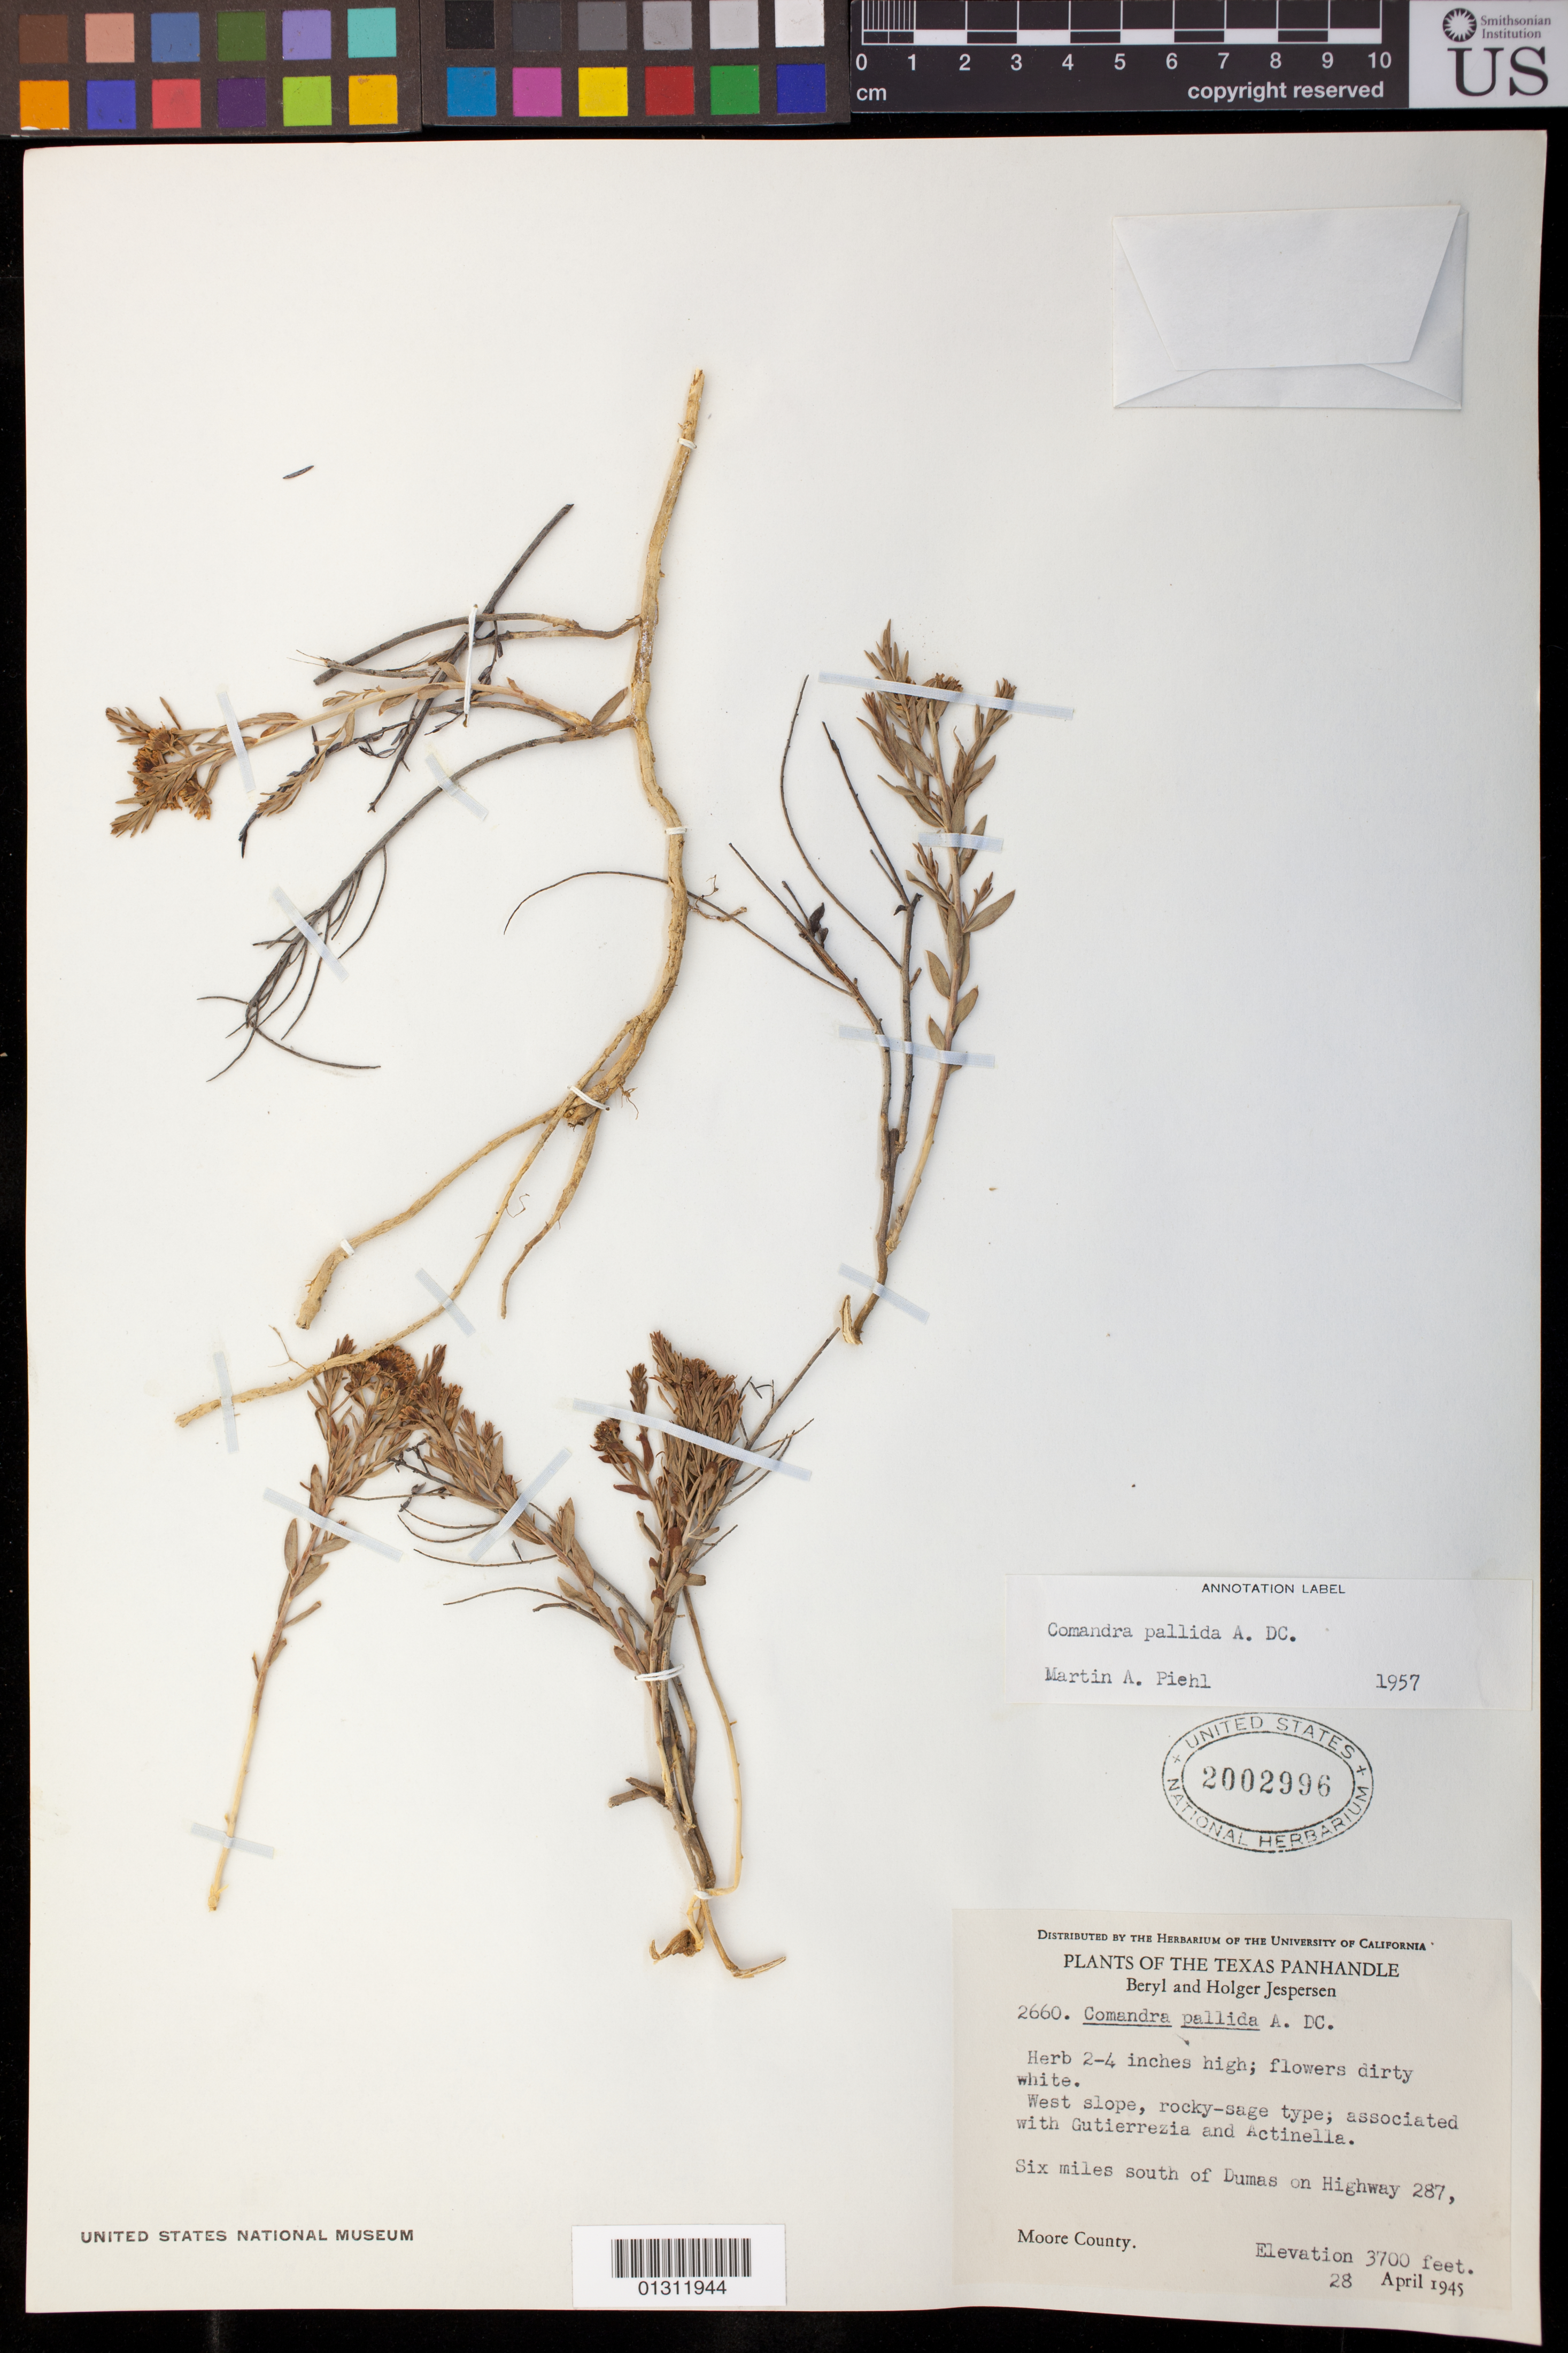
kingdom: Plantae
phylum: Tracheophyta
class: Magnoliopsida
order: Santalales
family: Comandraceae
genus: Comandra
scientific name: Comandra pallida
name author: A. DC.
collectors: B. Jespersen & H. Jespersen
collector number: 2660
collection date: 1945-04-28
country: United States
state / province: Texas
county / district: Moore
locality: Six miles south of Dumas on Highway 287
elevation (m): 1128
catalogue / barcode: US 2002996